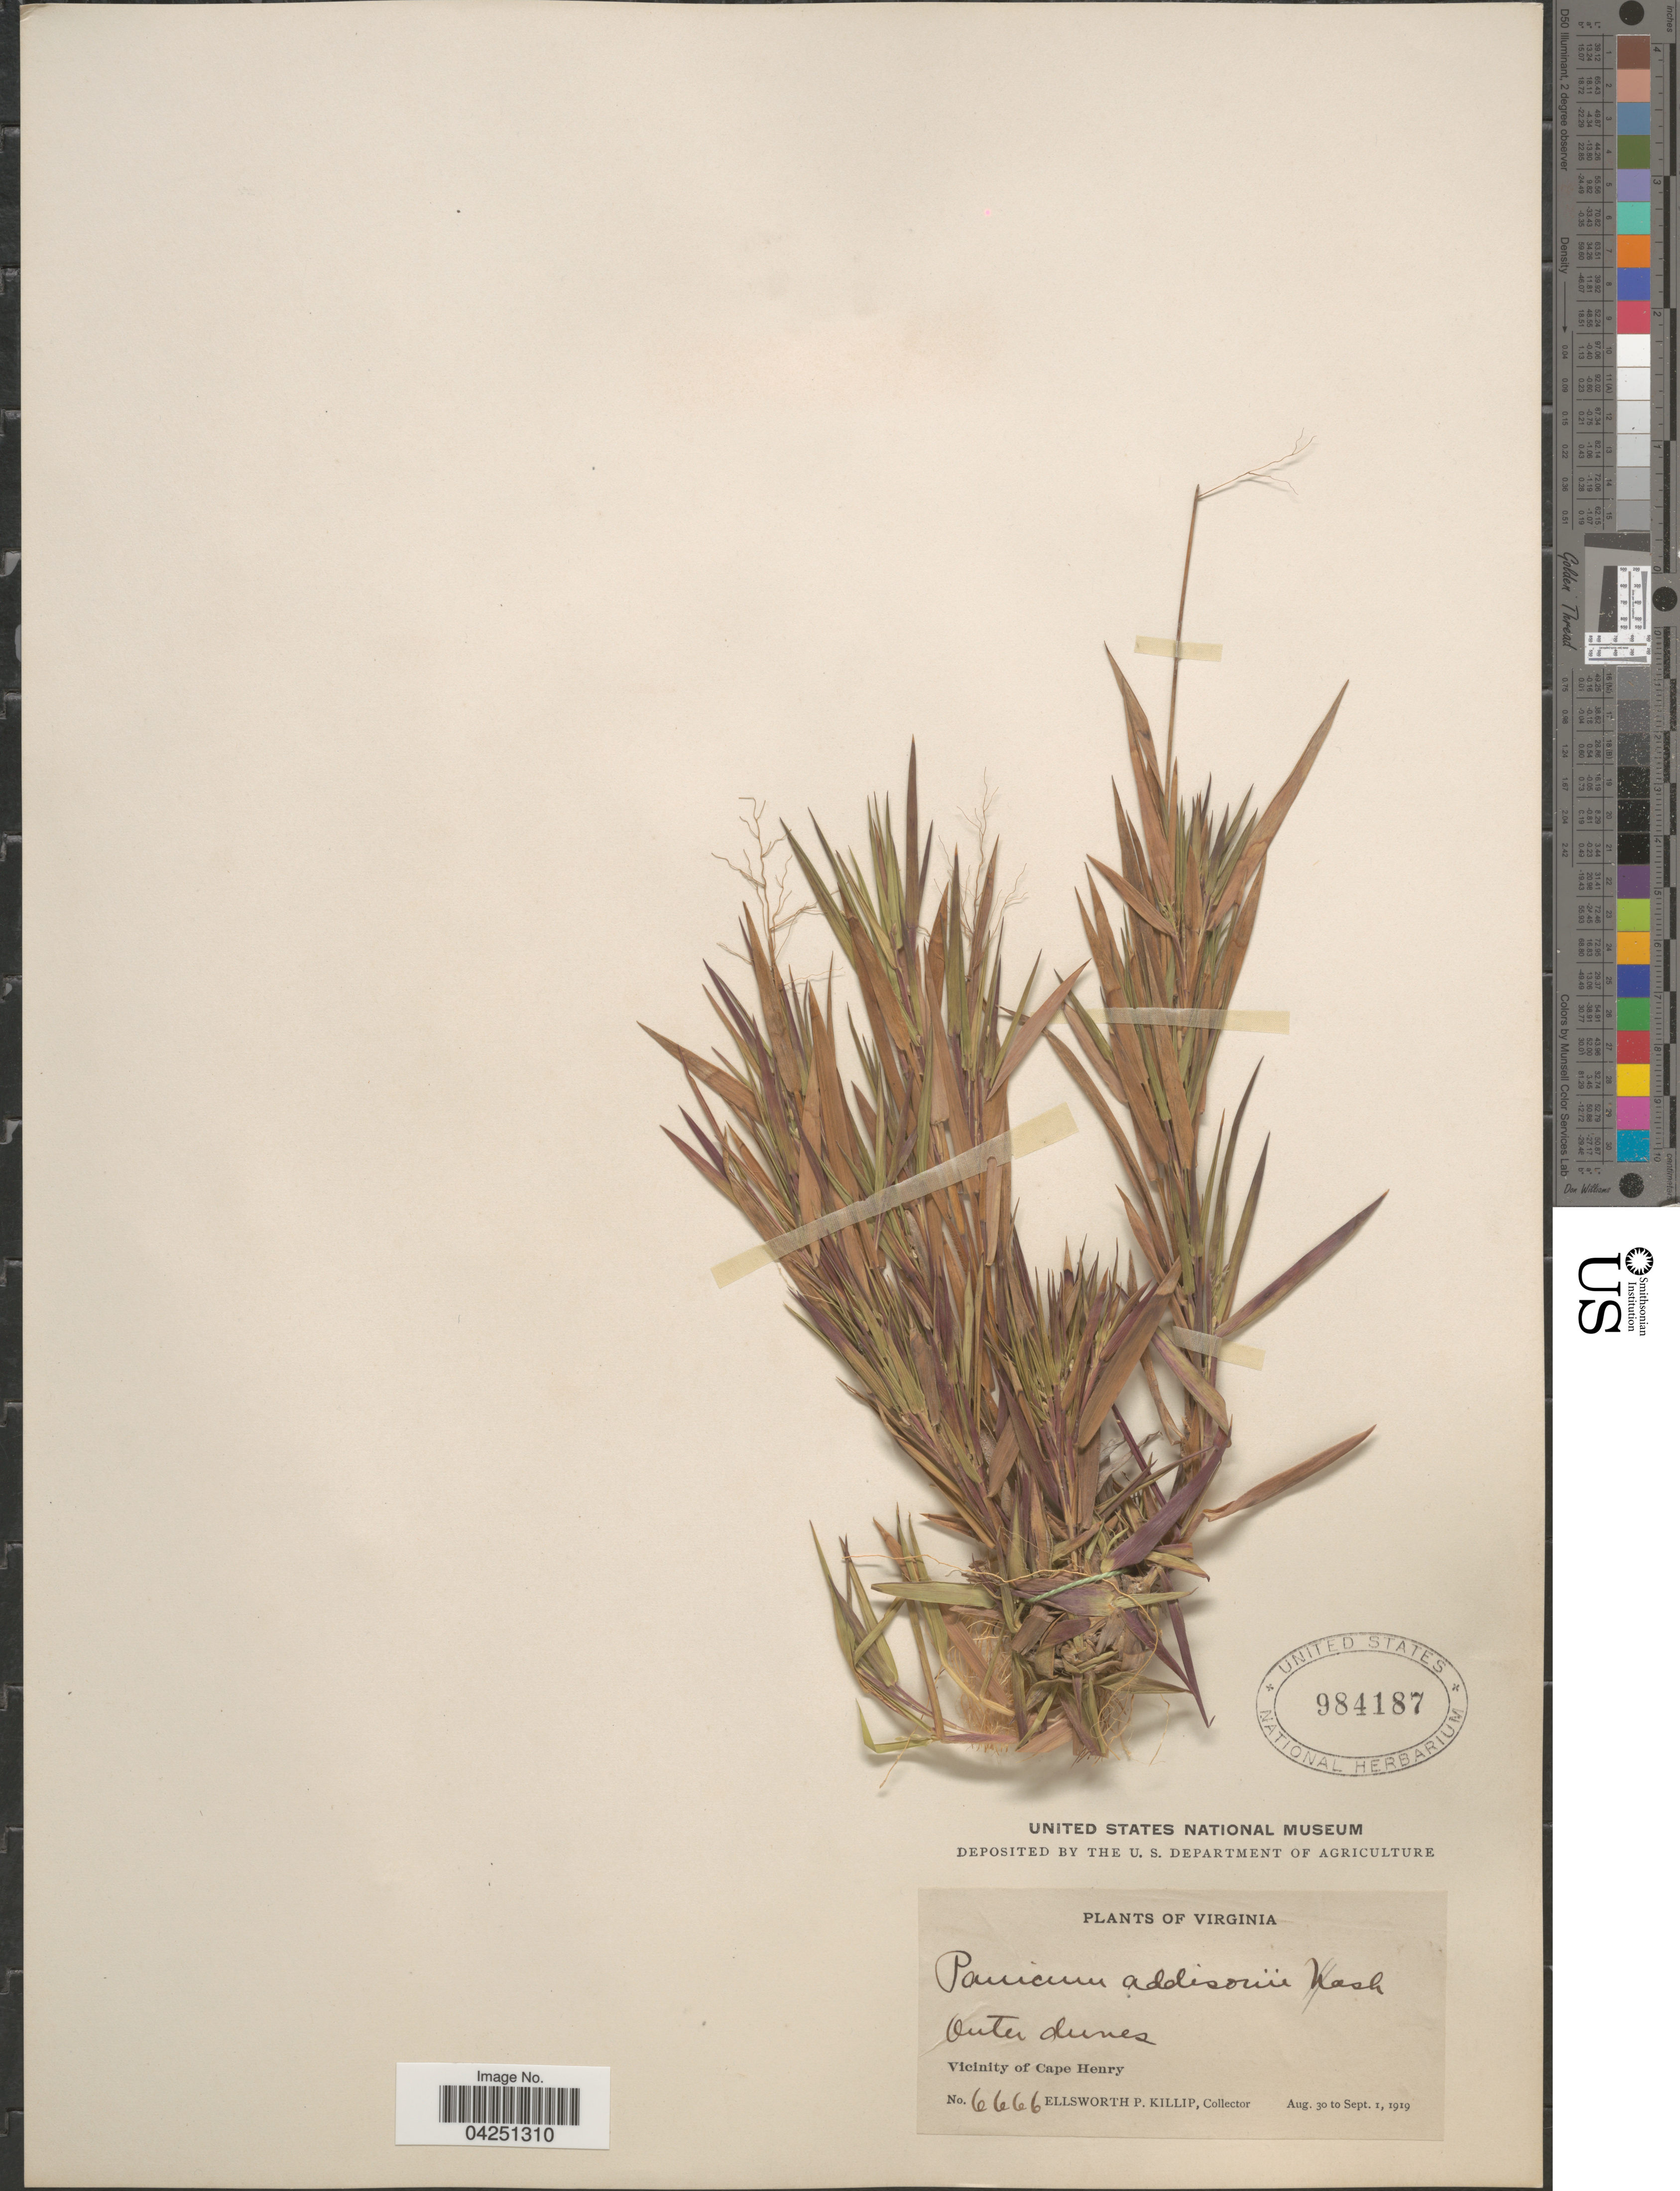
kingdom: Plantae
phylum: Tracheophyta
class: Liliopsida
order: Poales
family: Poaceae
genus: Dichanthelium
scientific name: Dichanthelium acuminatum var. acuminatum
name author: (Sw.) Gould & C.A. Clark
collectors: E. P. Killip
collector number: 6666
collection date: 1919-08-30/1919-09-01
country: United States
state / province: Virginia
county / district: City of Virginia Beach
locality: Vicinity of Cape Henry.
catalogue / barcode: US 984187